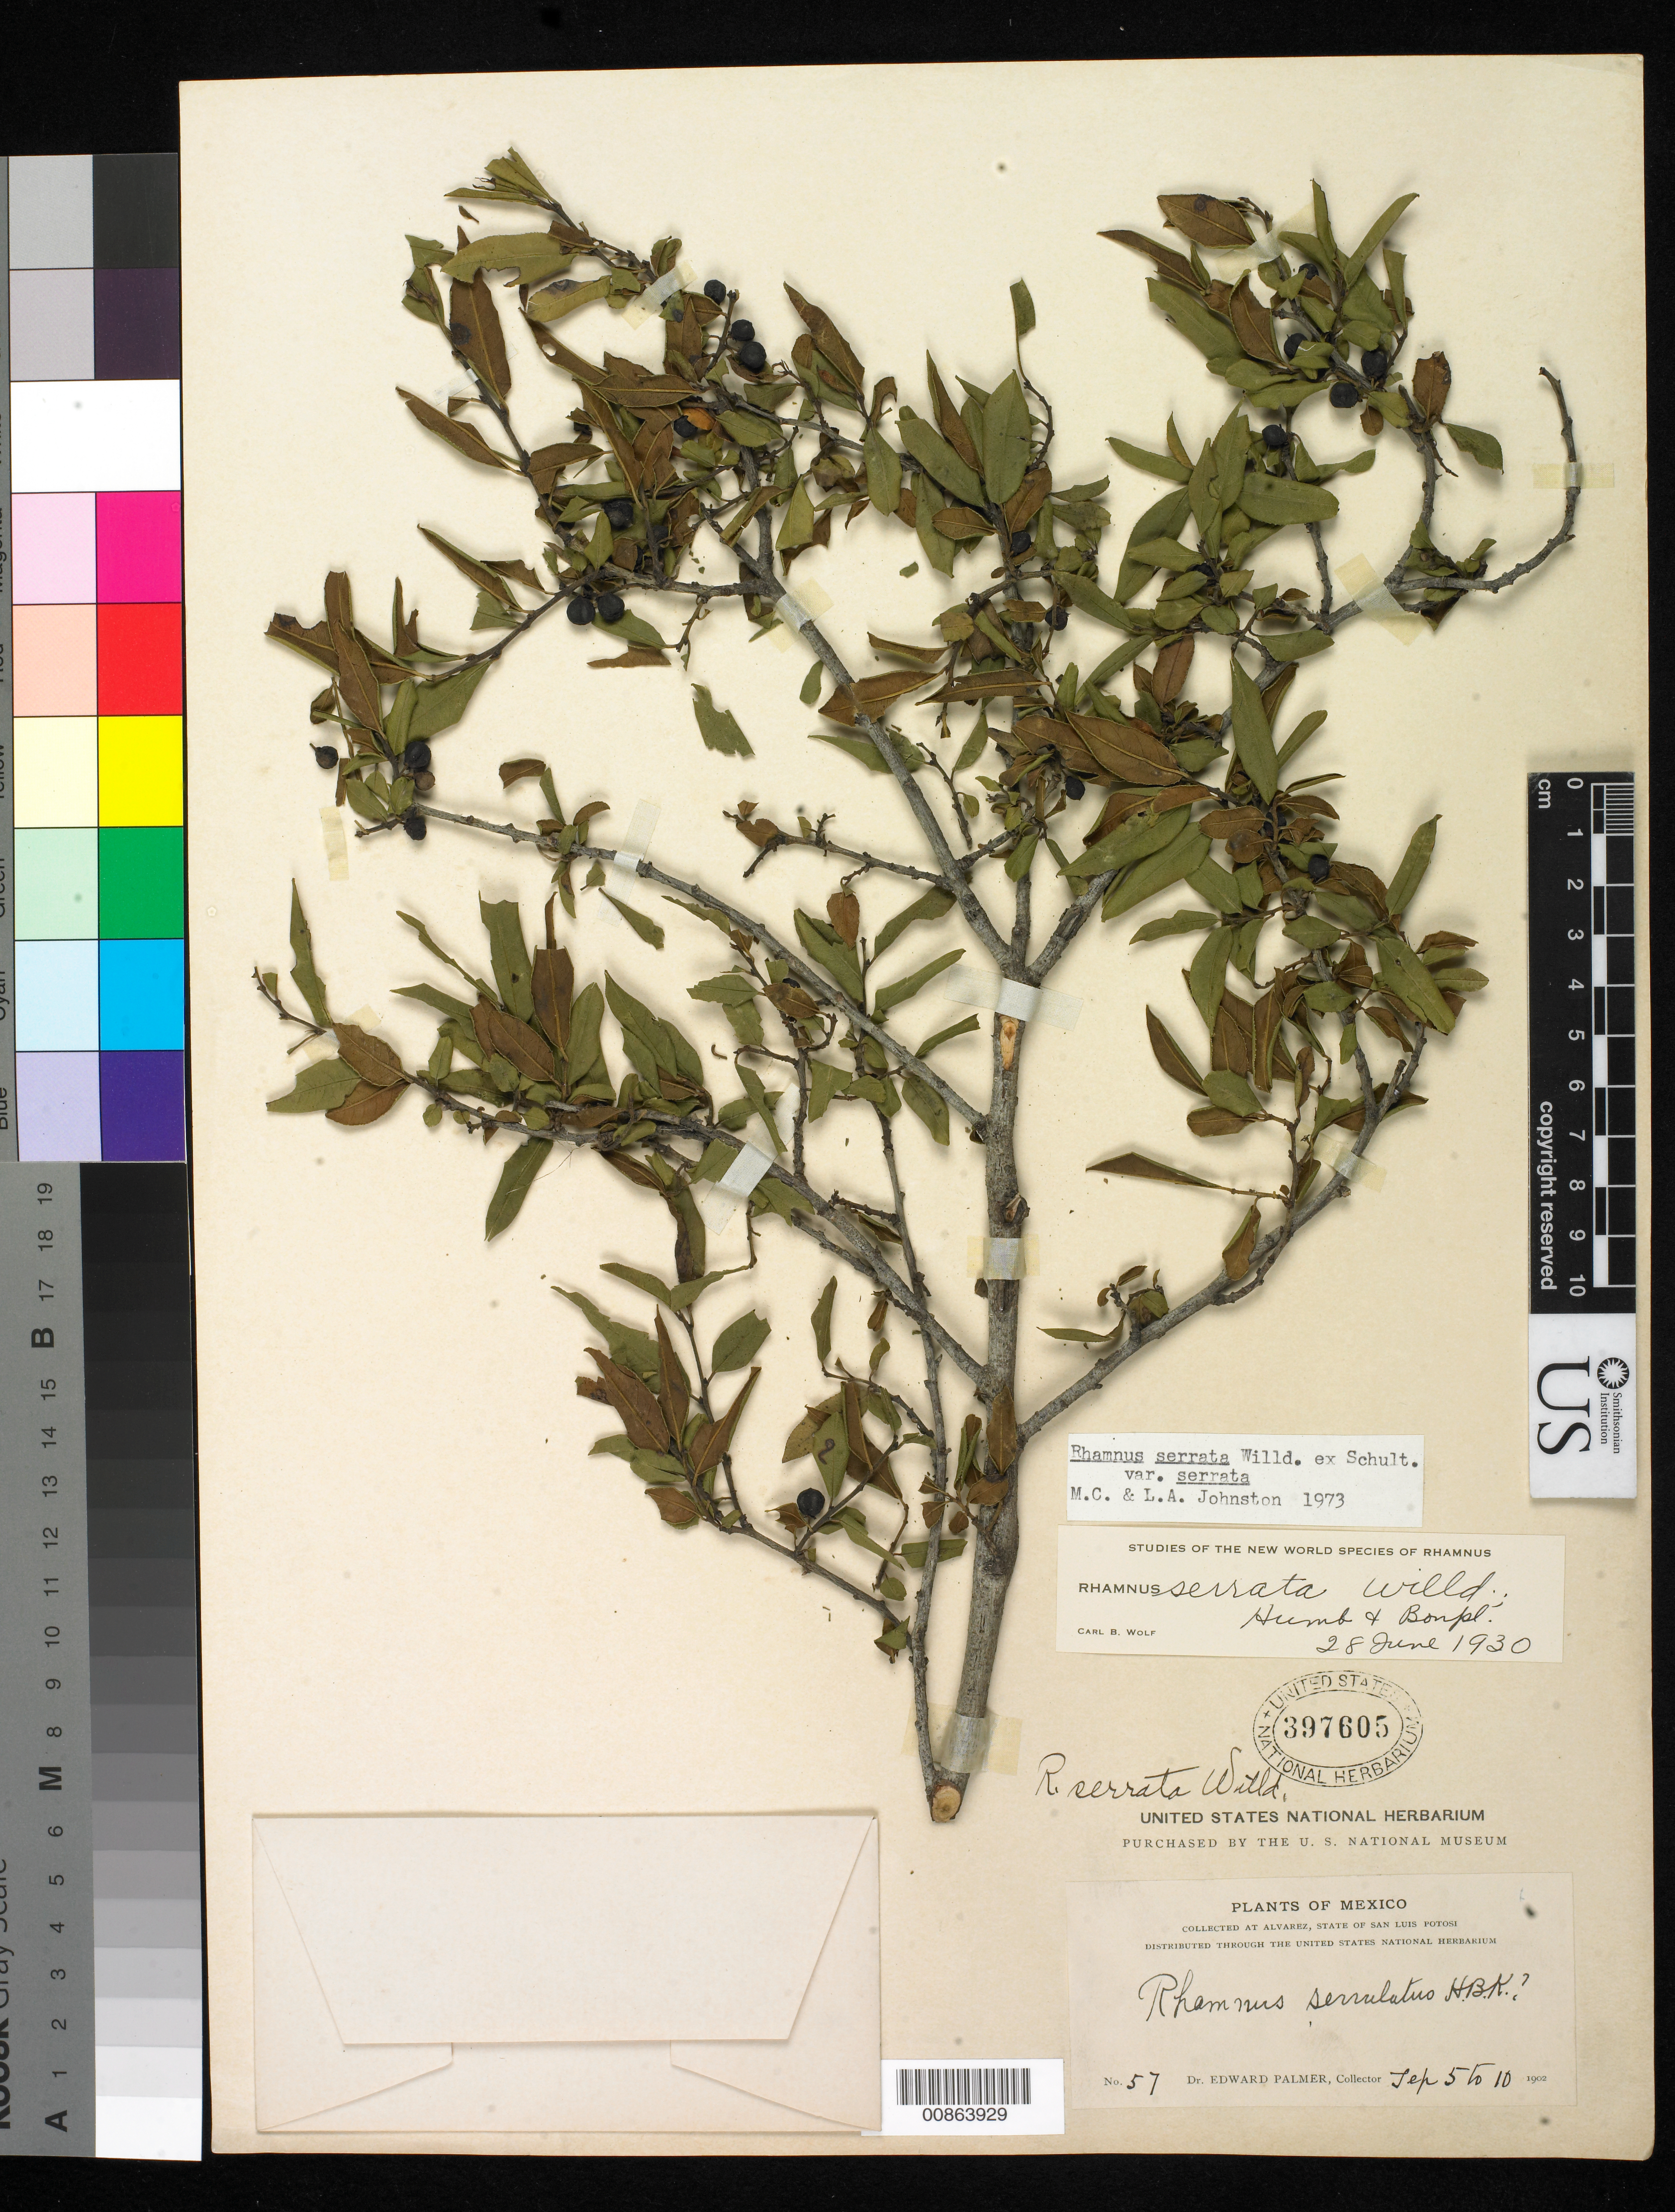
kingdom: Plantae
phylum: Tracheophyta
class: Magnoliopsida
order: Rosales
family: Rhamnaceae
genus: Rhamnus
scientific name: Rhamnus serrata var. serrata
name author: Humb. & Bonpl. ex Willd.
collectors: E. Palmer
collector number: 57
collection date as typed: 05 Sep 1902 to 10 Sep 1902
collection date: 1902-09-05/1902-09-10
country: Mexico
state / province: San Luis Potosí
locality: Alvarez, San Luis Potosí.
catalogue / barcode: US 397605